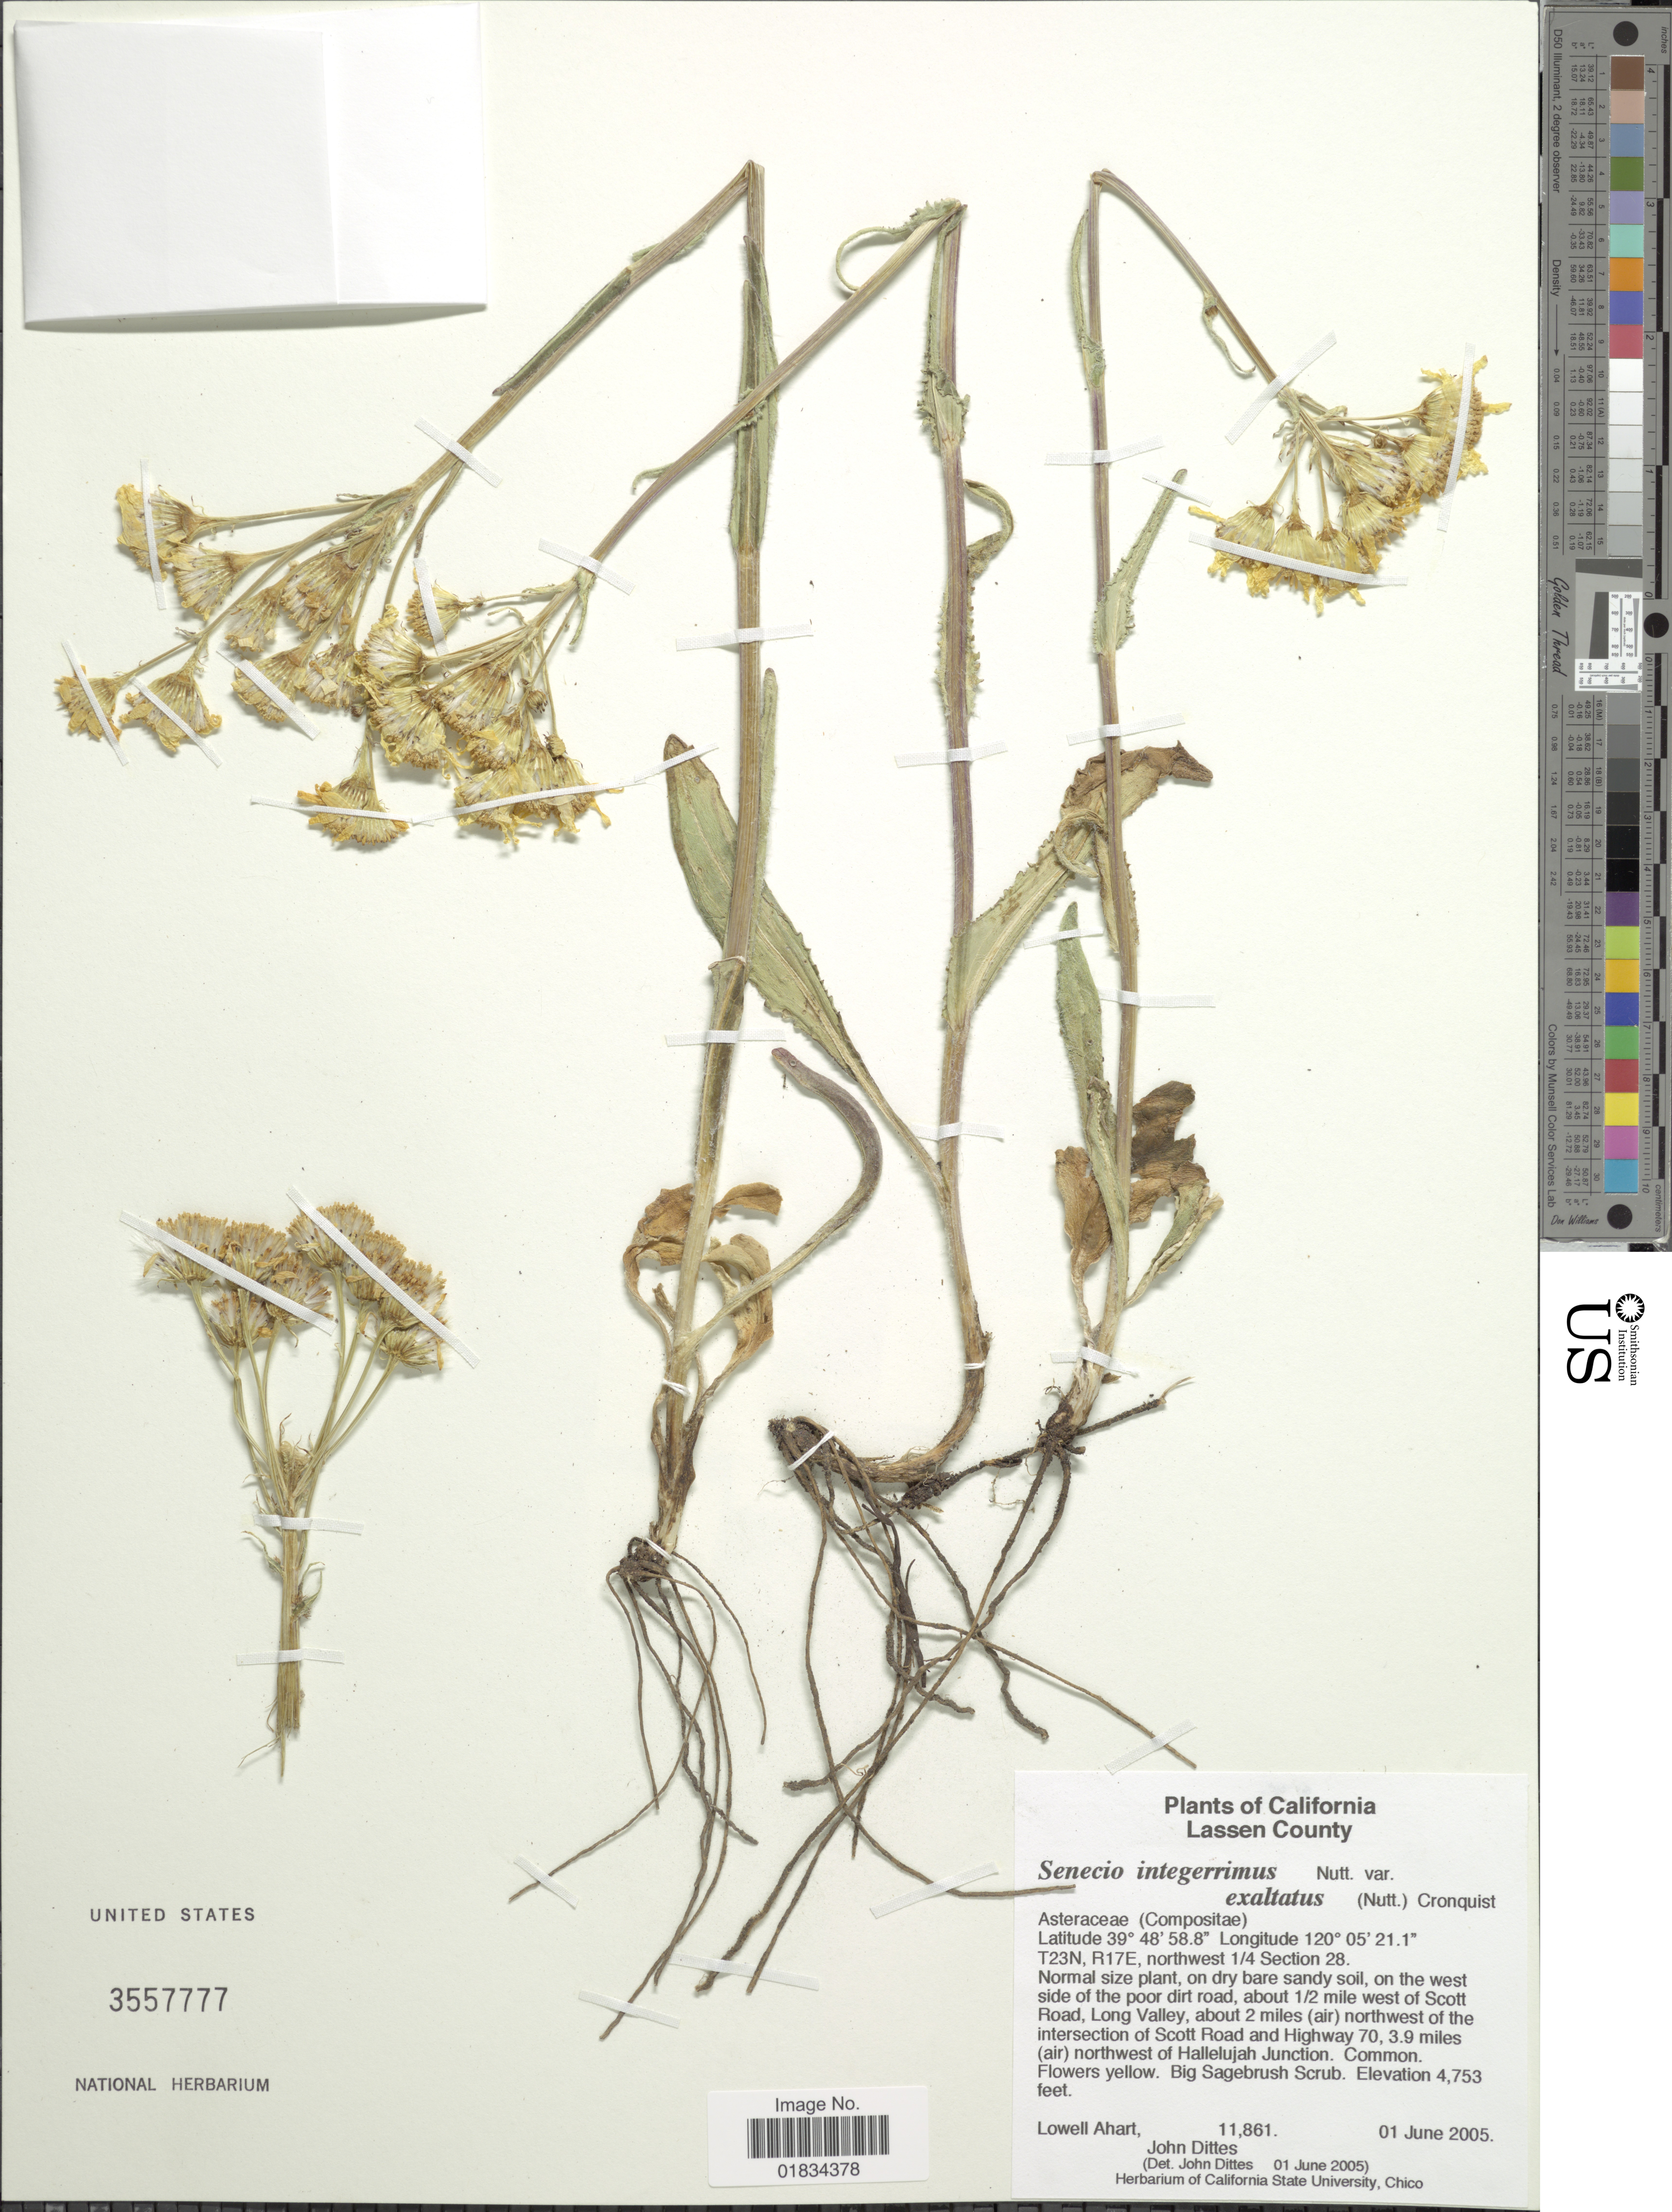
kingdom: Plantae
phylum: Tracheophyta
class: Magnoliopsida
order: Asterales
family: Asteraceae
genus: Senecio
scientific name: Senecio integerrimus var. exaltatus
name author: (Nutt.) Cronq.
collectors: L. Ahart & J. Dittes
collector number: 11861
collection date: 2005-06-01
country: United States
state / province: California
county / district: Lassen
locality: Lassen County. T23N, R17E, northwest 1/4 Section 28. on the west side of the poor dirt road, about 1/2 mile west of Scott Road, Long Valley, about 2 miles (air) northwst of the intersection of Scott Road and Highway 70, 3.9 miles (air) northwest of Hallelujah Junction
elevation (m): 1449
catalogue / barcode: US 3557777